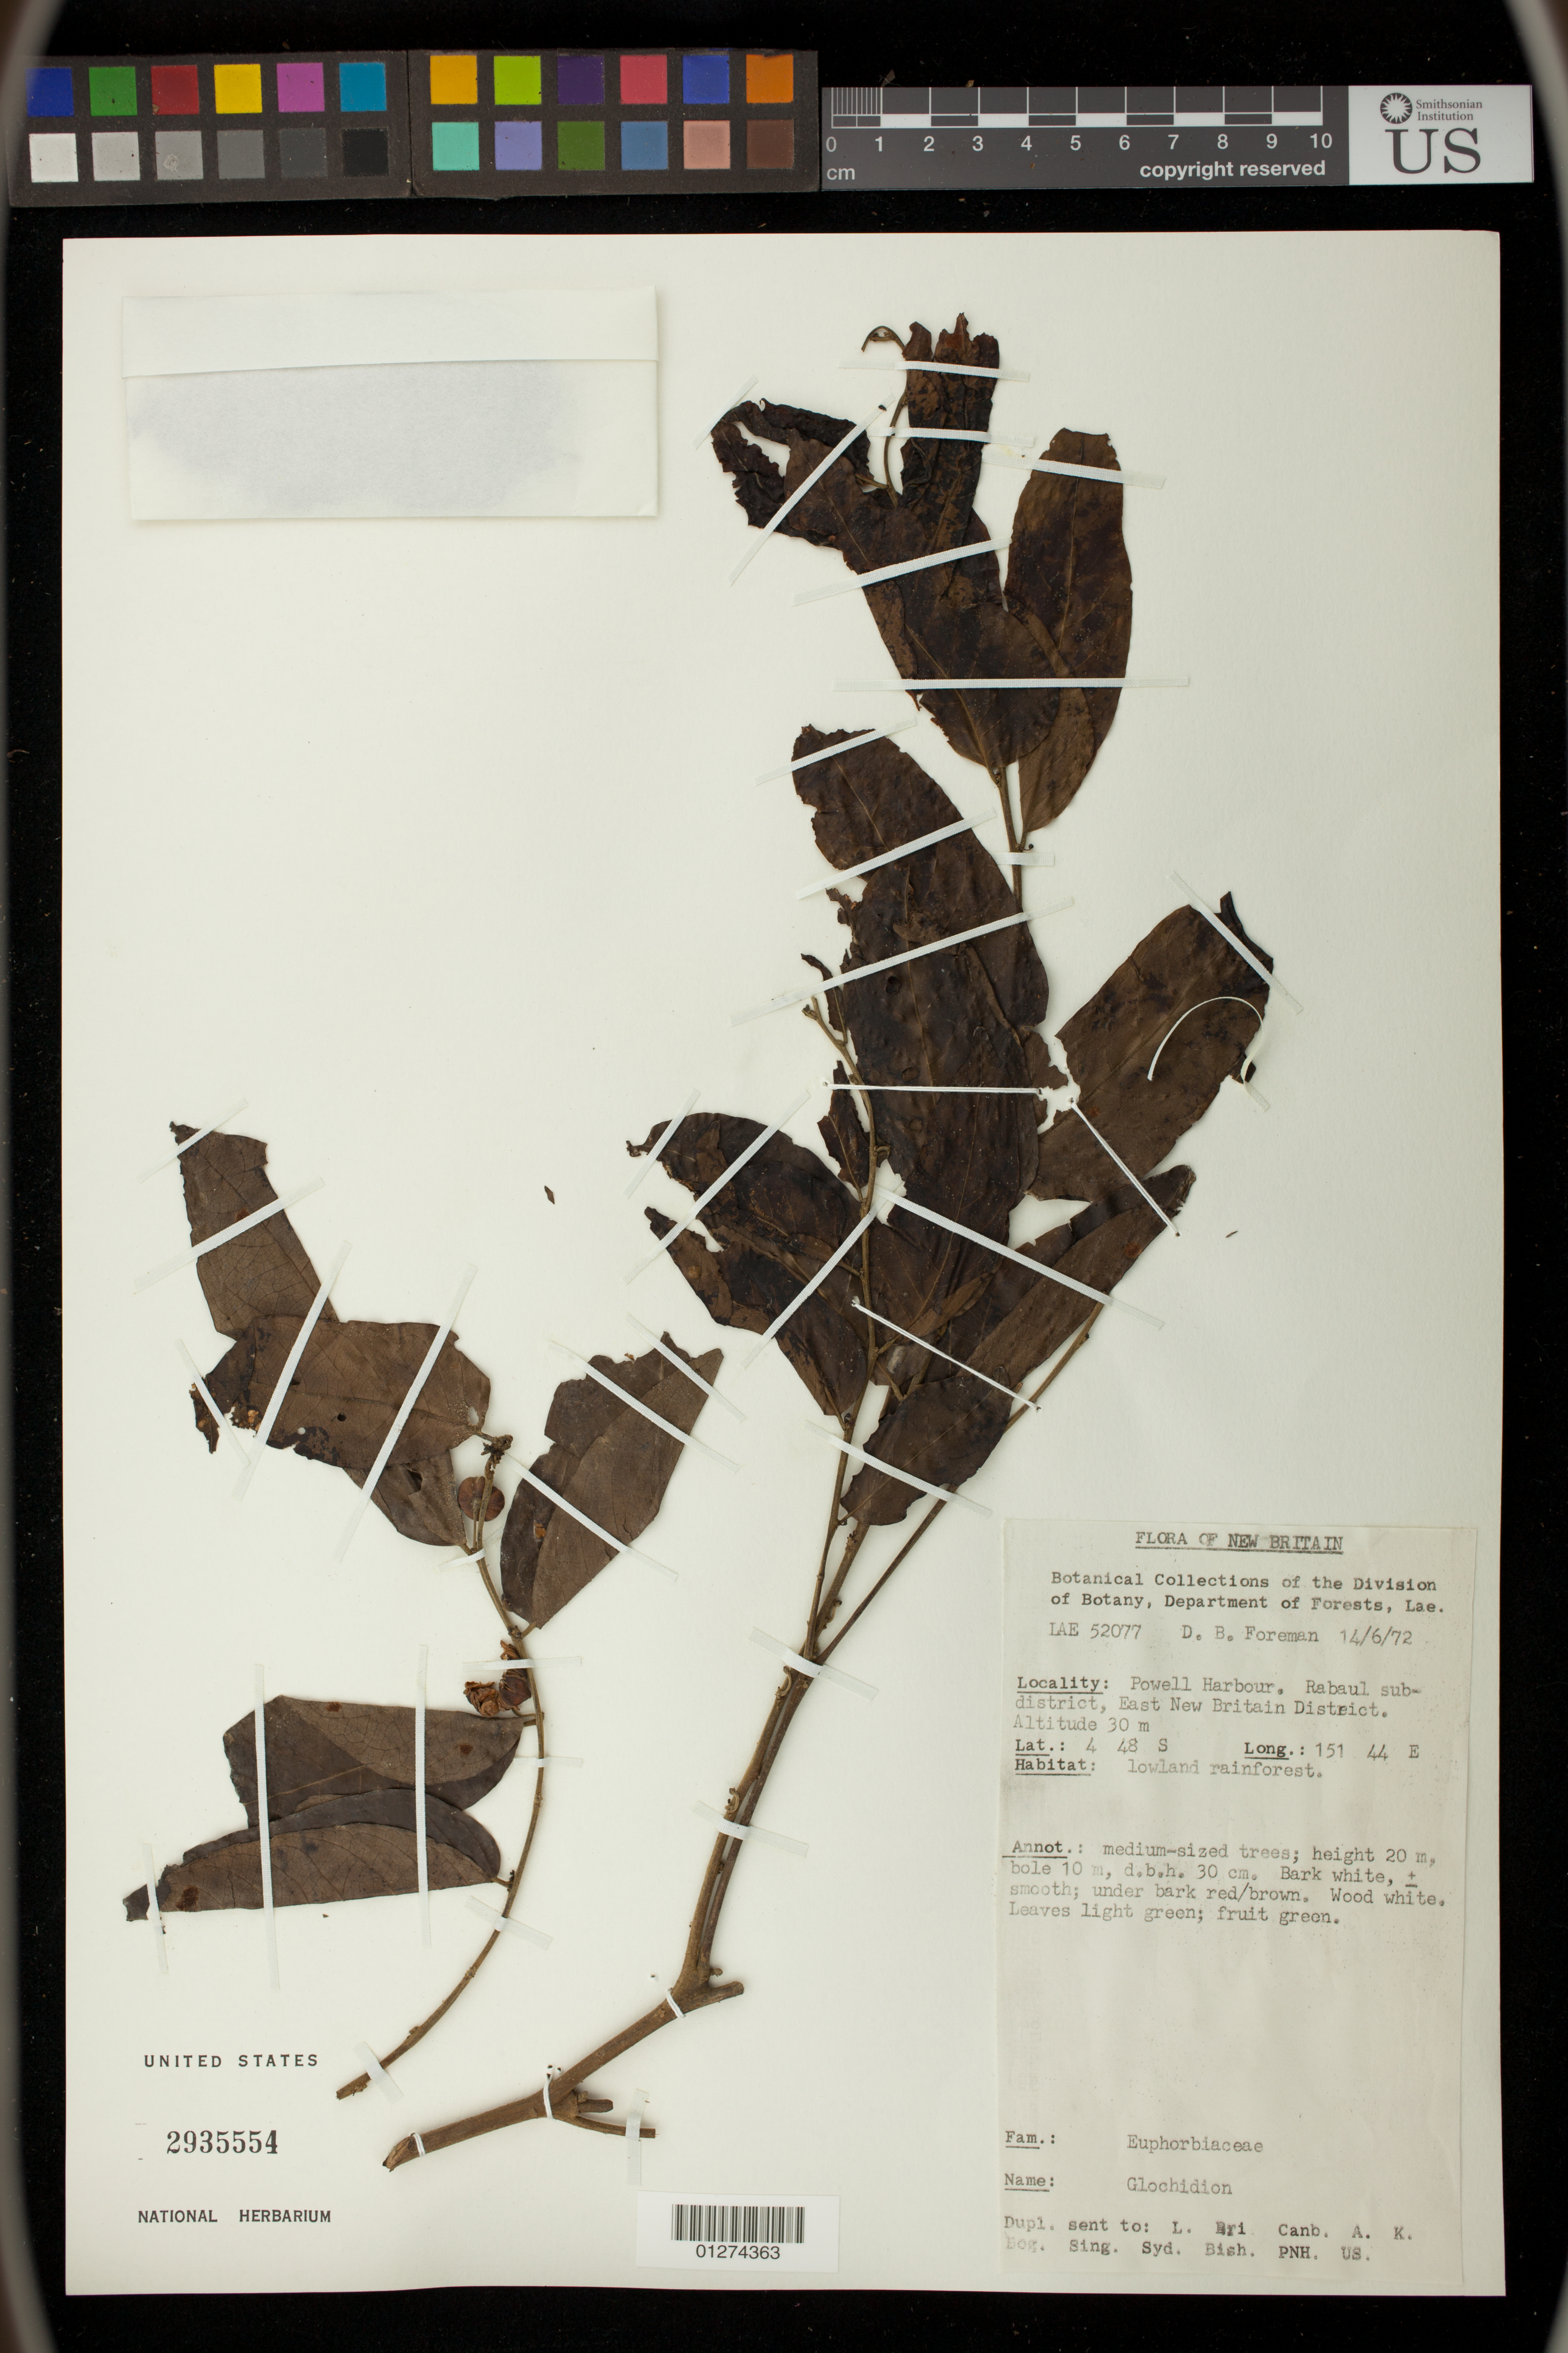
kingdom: Plantae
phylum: Tracheophyta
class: Magnoliopsida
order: Malpighiales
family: Phyllanthaceae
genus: Glochidion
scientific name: Glochidion sp.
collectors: D. Foreman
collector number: LAE 52077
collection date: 1972-06-14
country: Papua New Guinea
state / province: East New Britain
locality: Powell Harbour, Rabaul sub-district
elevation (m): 30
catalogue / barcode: US 2935554